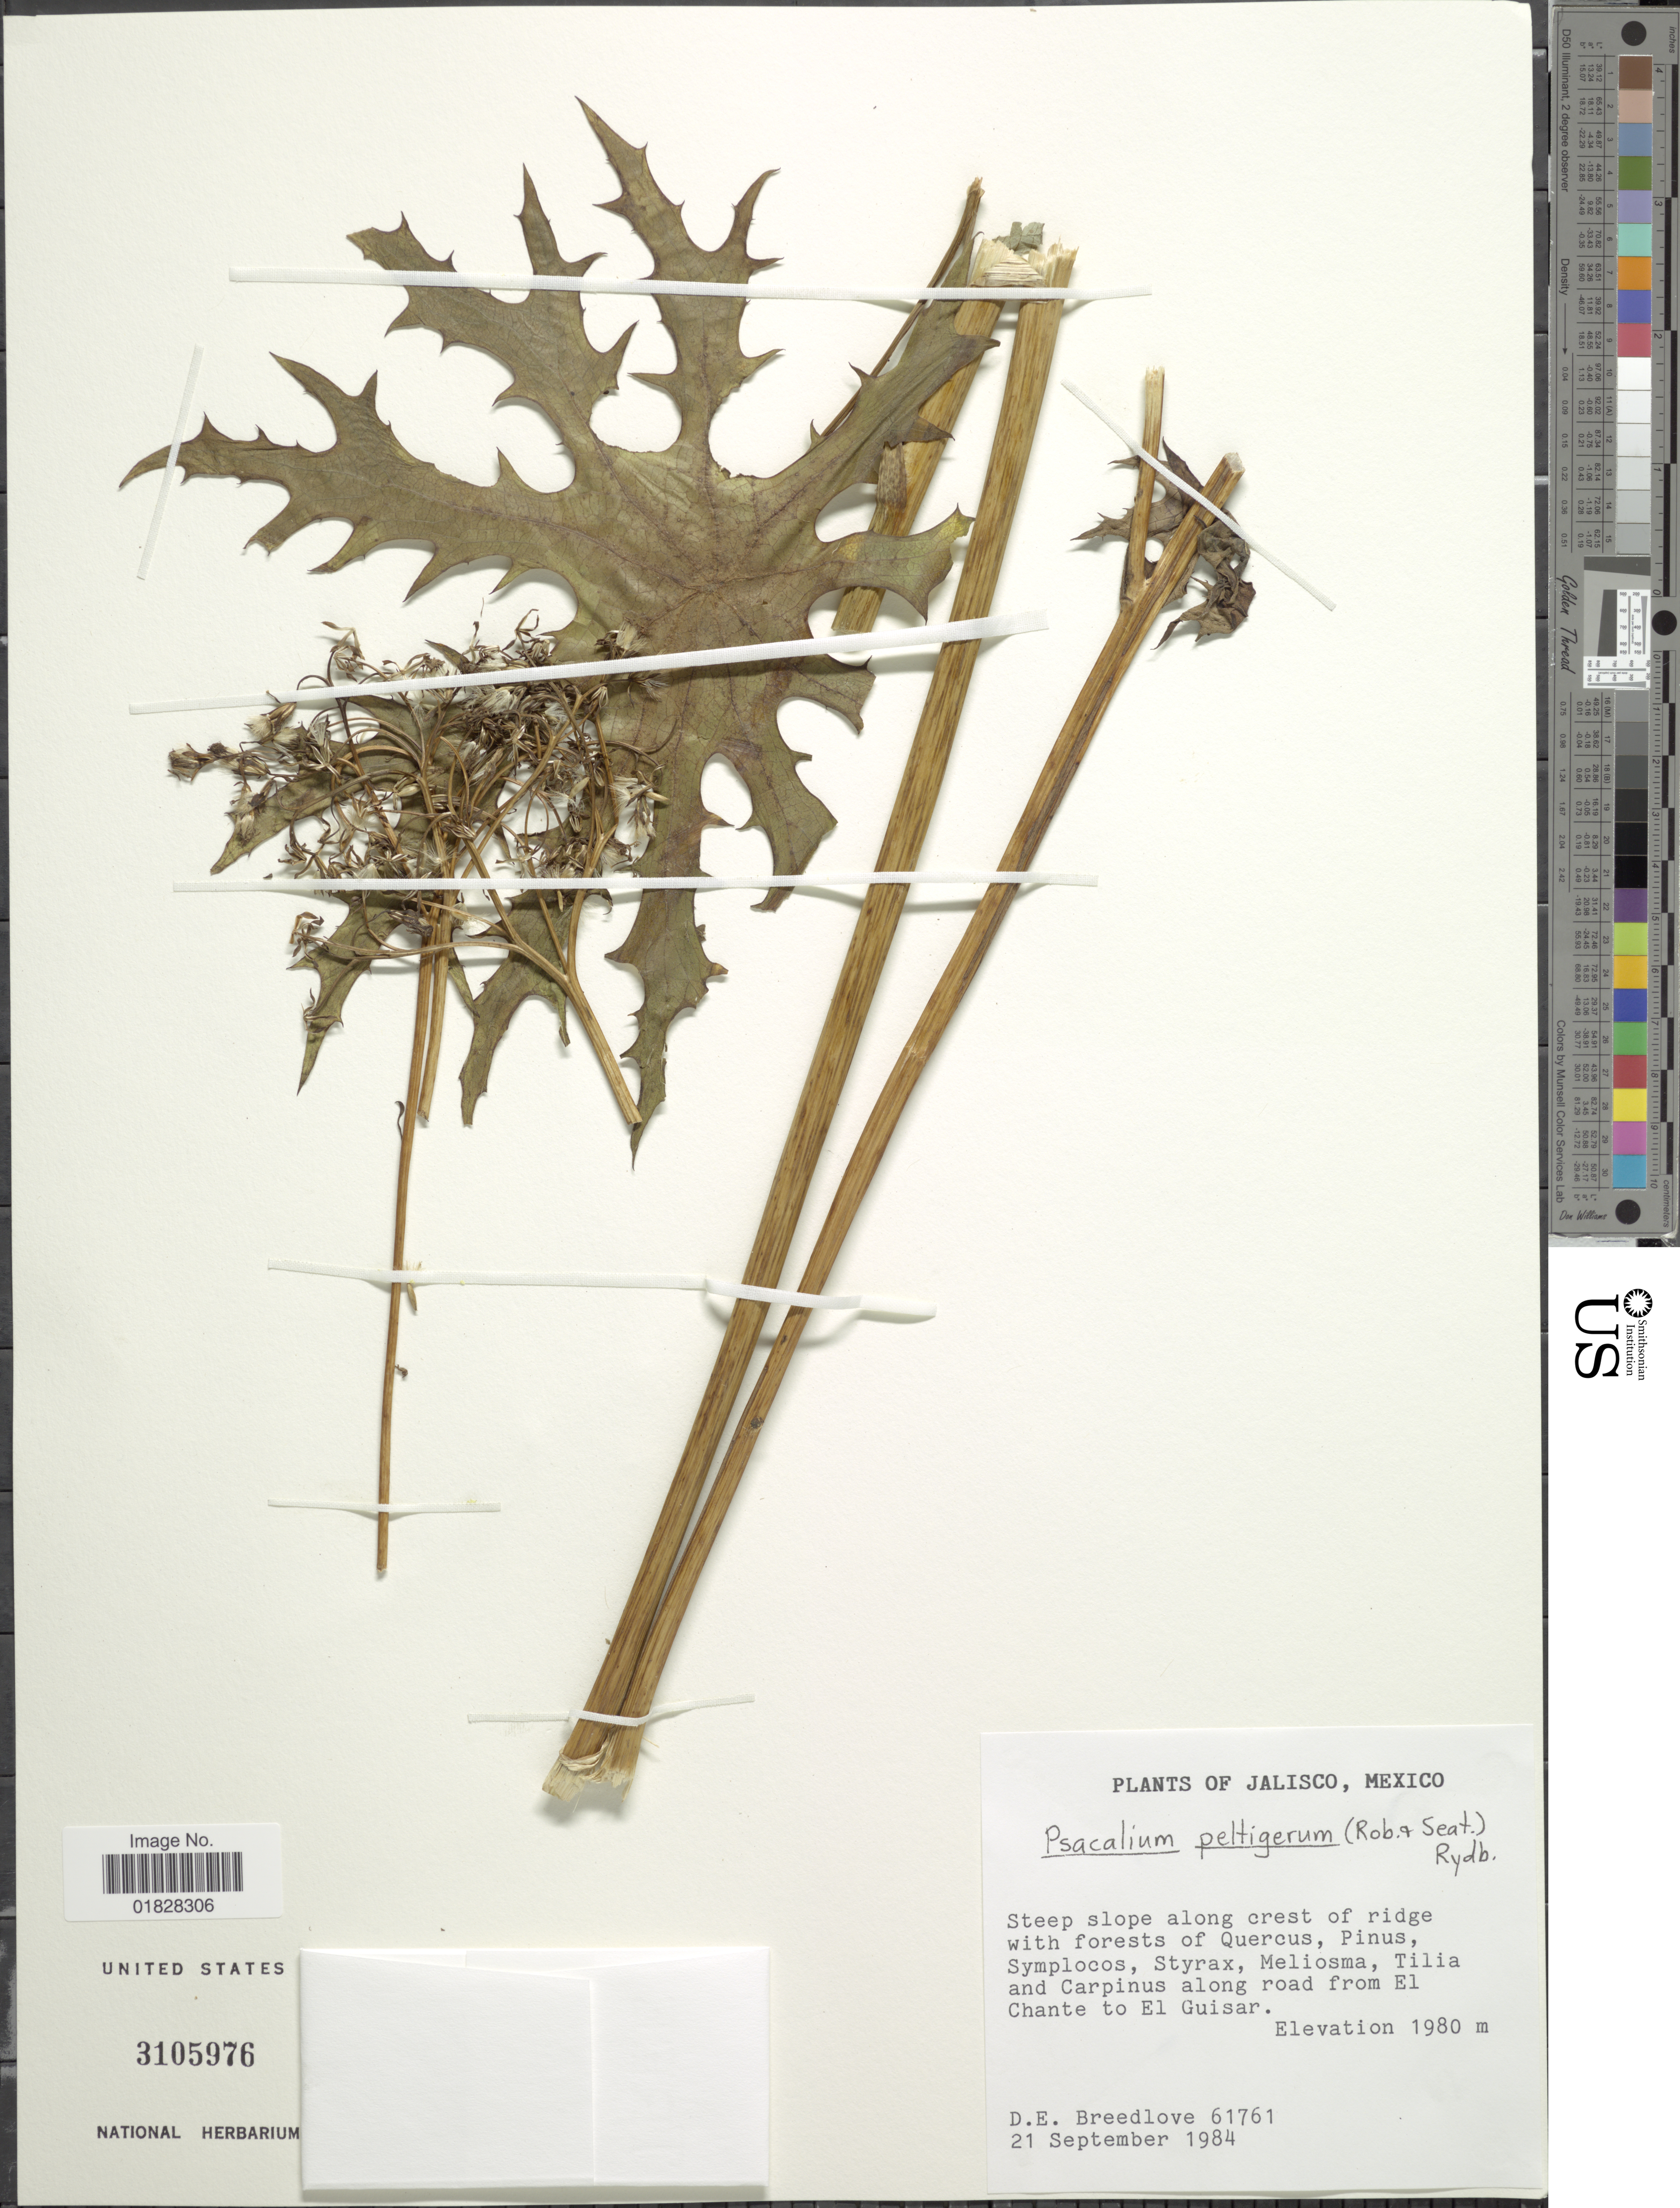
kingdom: Plantae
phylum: Tracheophyta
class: Magnoliopsida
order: Asterales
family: Asteraceae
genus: Psacalium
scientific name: Psacalium peltigerum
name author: (Kunth) Rydb.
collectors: D. E. Breedlove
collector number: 61761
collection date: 1984-09-21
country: Mexico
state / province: Jalisco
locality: Along road from El Chante to El Guisar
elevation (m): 1980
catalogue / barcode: US 3105976